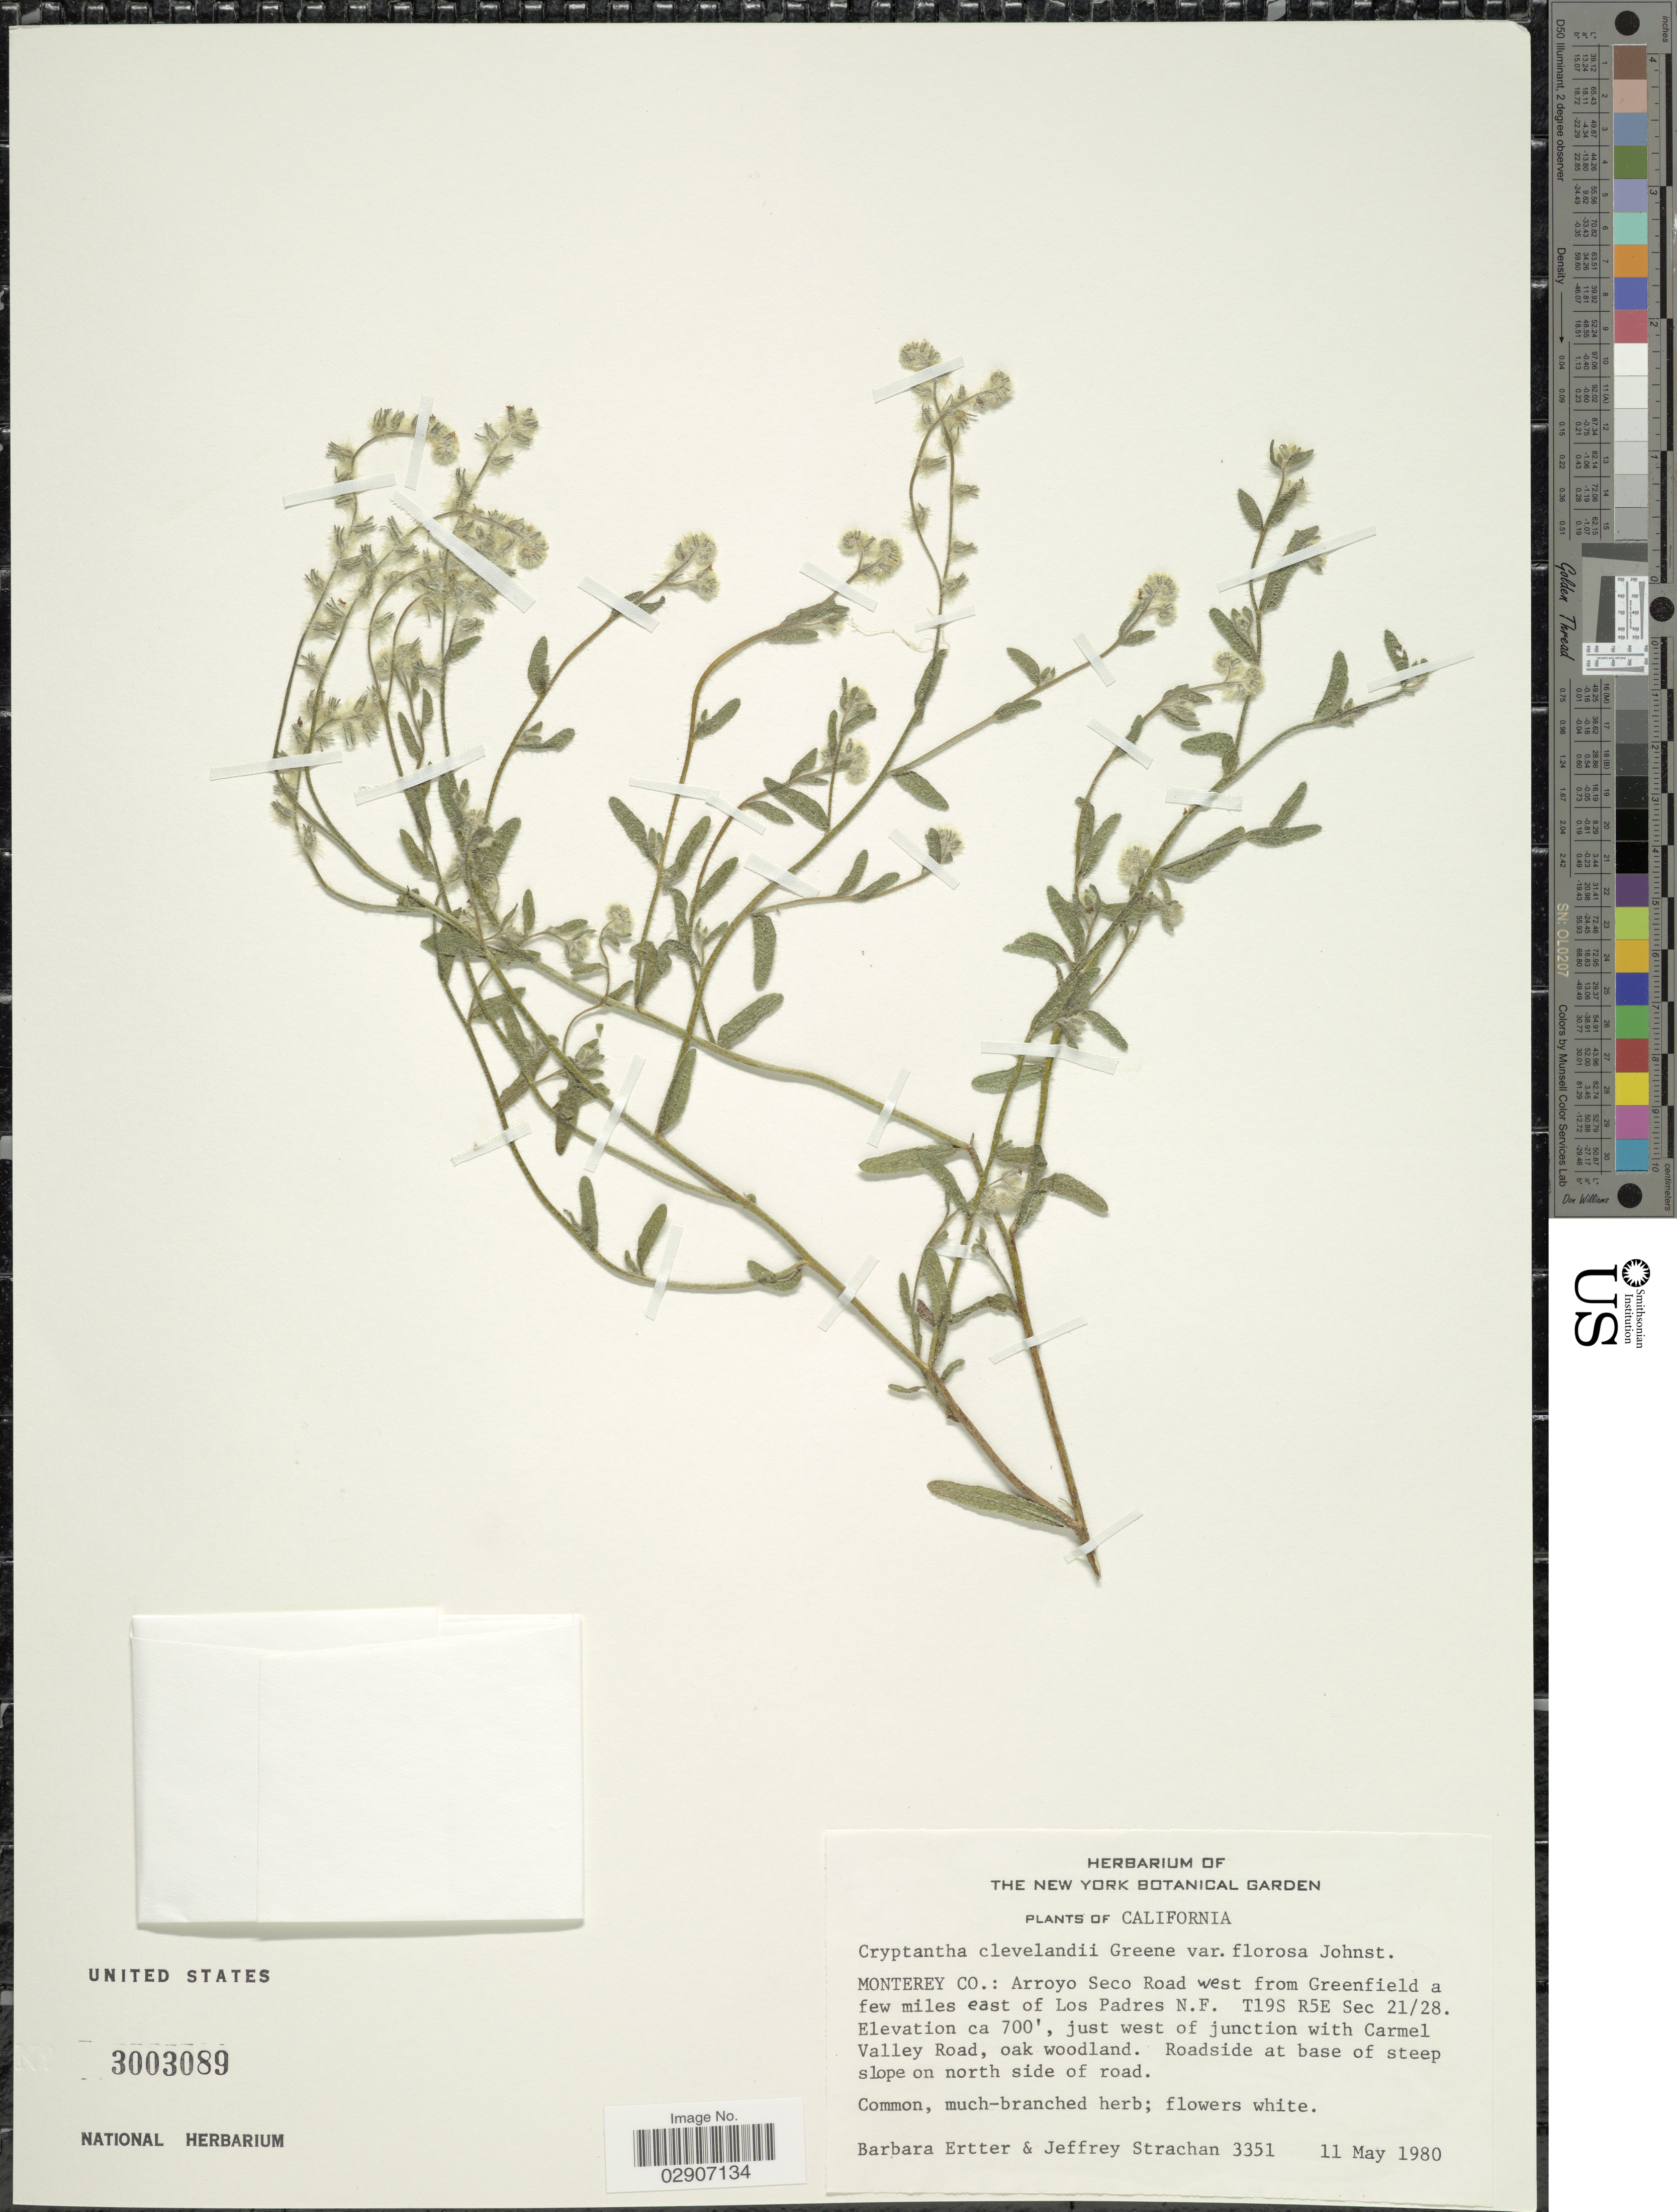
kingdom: Plantae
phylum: Tracheophyta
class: Magnoliopsida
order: Boraginales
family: Boraginaceae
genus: Cryptantha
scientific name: Cryptantha clevelandii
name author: Greene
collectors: B. Ertter & J. Strachan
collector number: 3351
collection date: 1980-05-11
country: United States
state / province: California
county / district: Monterey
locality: Monterey Co.: Arroyo Seco Road west from Greenfield a few miles east of Los Padres N. F. T19S R5E Sec 21/28. Just west of junction with Carmel Valley Road, oak woodland, Roadside at base of steep slope on north side of road.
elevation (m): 213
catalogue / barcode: US 3003089